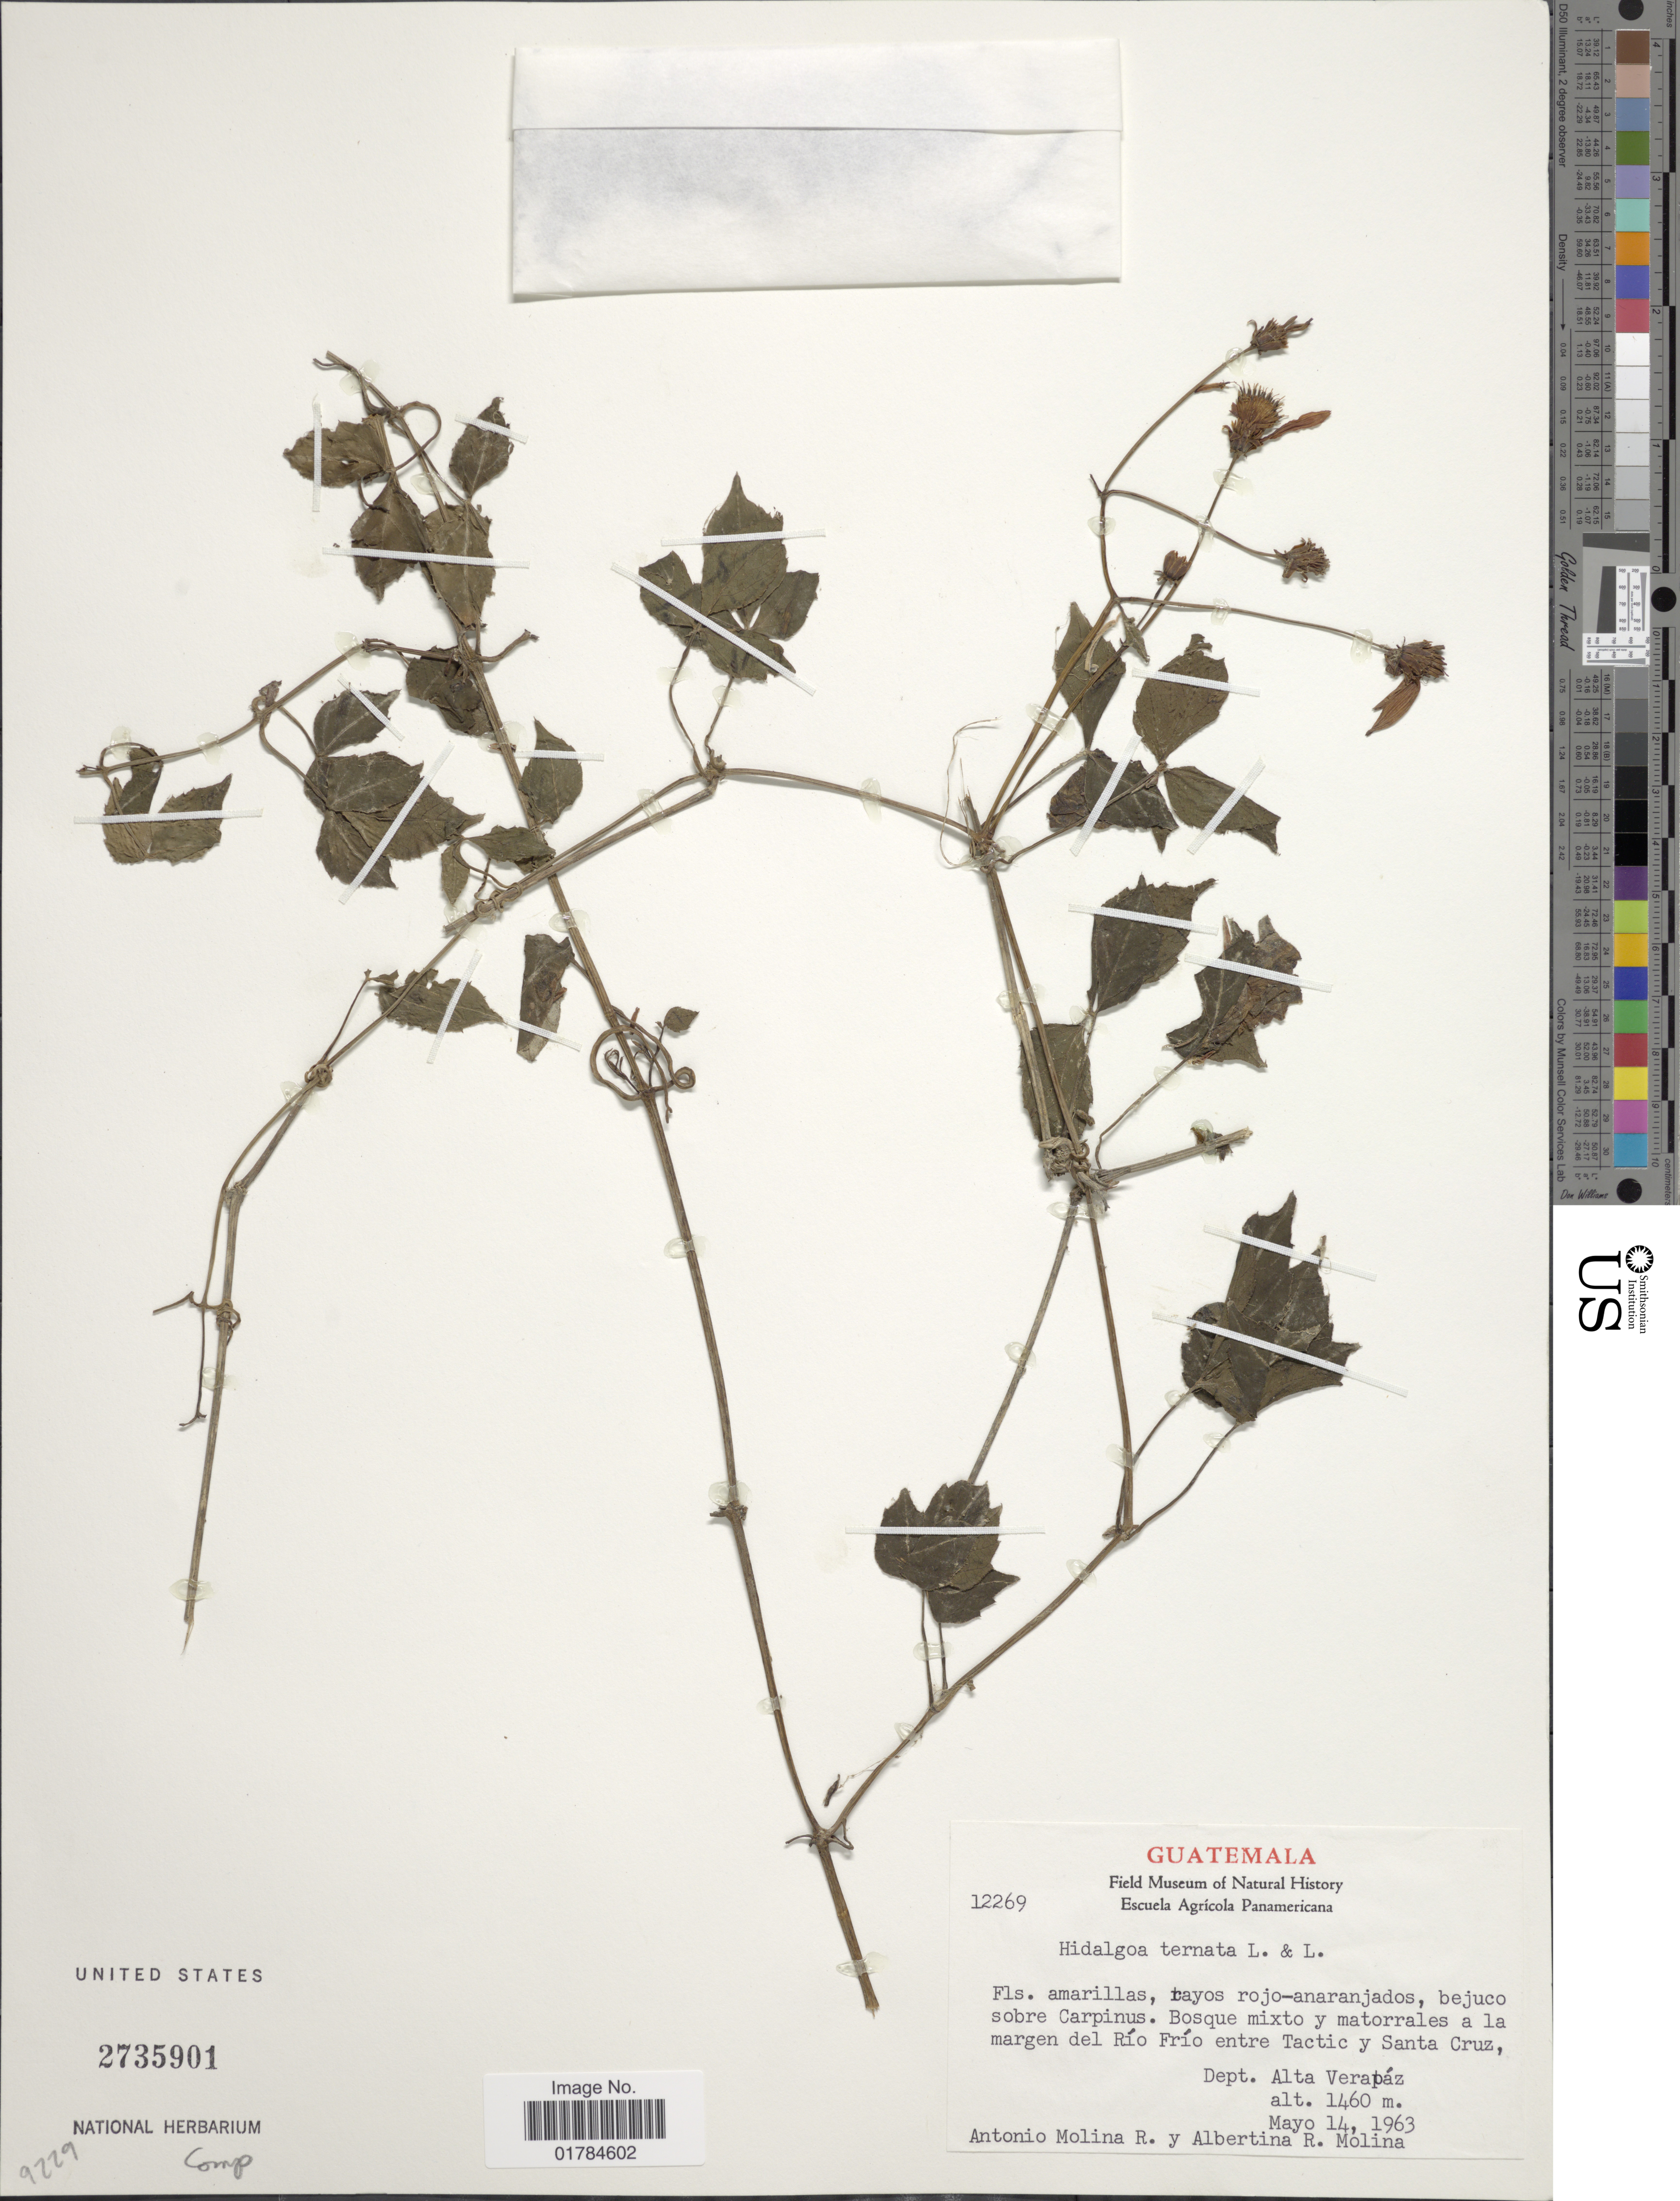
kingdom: Plantae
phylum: Tracheophyta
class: Magnoliopsida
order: Asterales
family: Asteraceae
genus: Hidalgoa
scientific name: Hidalgoa ternata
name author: La Llave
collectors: A. Molina R. & A. R. Molina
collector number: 12269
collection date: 1963-05-14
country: Guatemala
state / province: Alta Verapaz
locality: Bosque mixto y matorrales a la margen del Rio Frio entre Tactic y Santa Cruz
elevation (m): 1460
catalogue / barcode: US 2735901